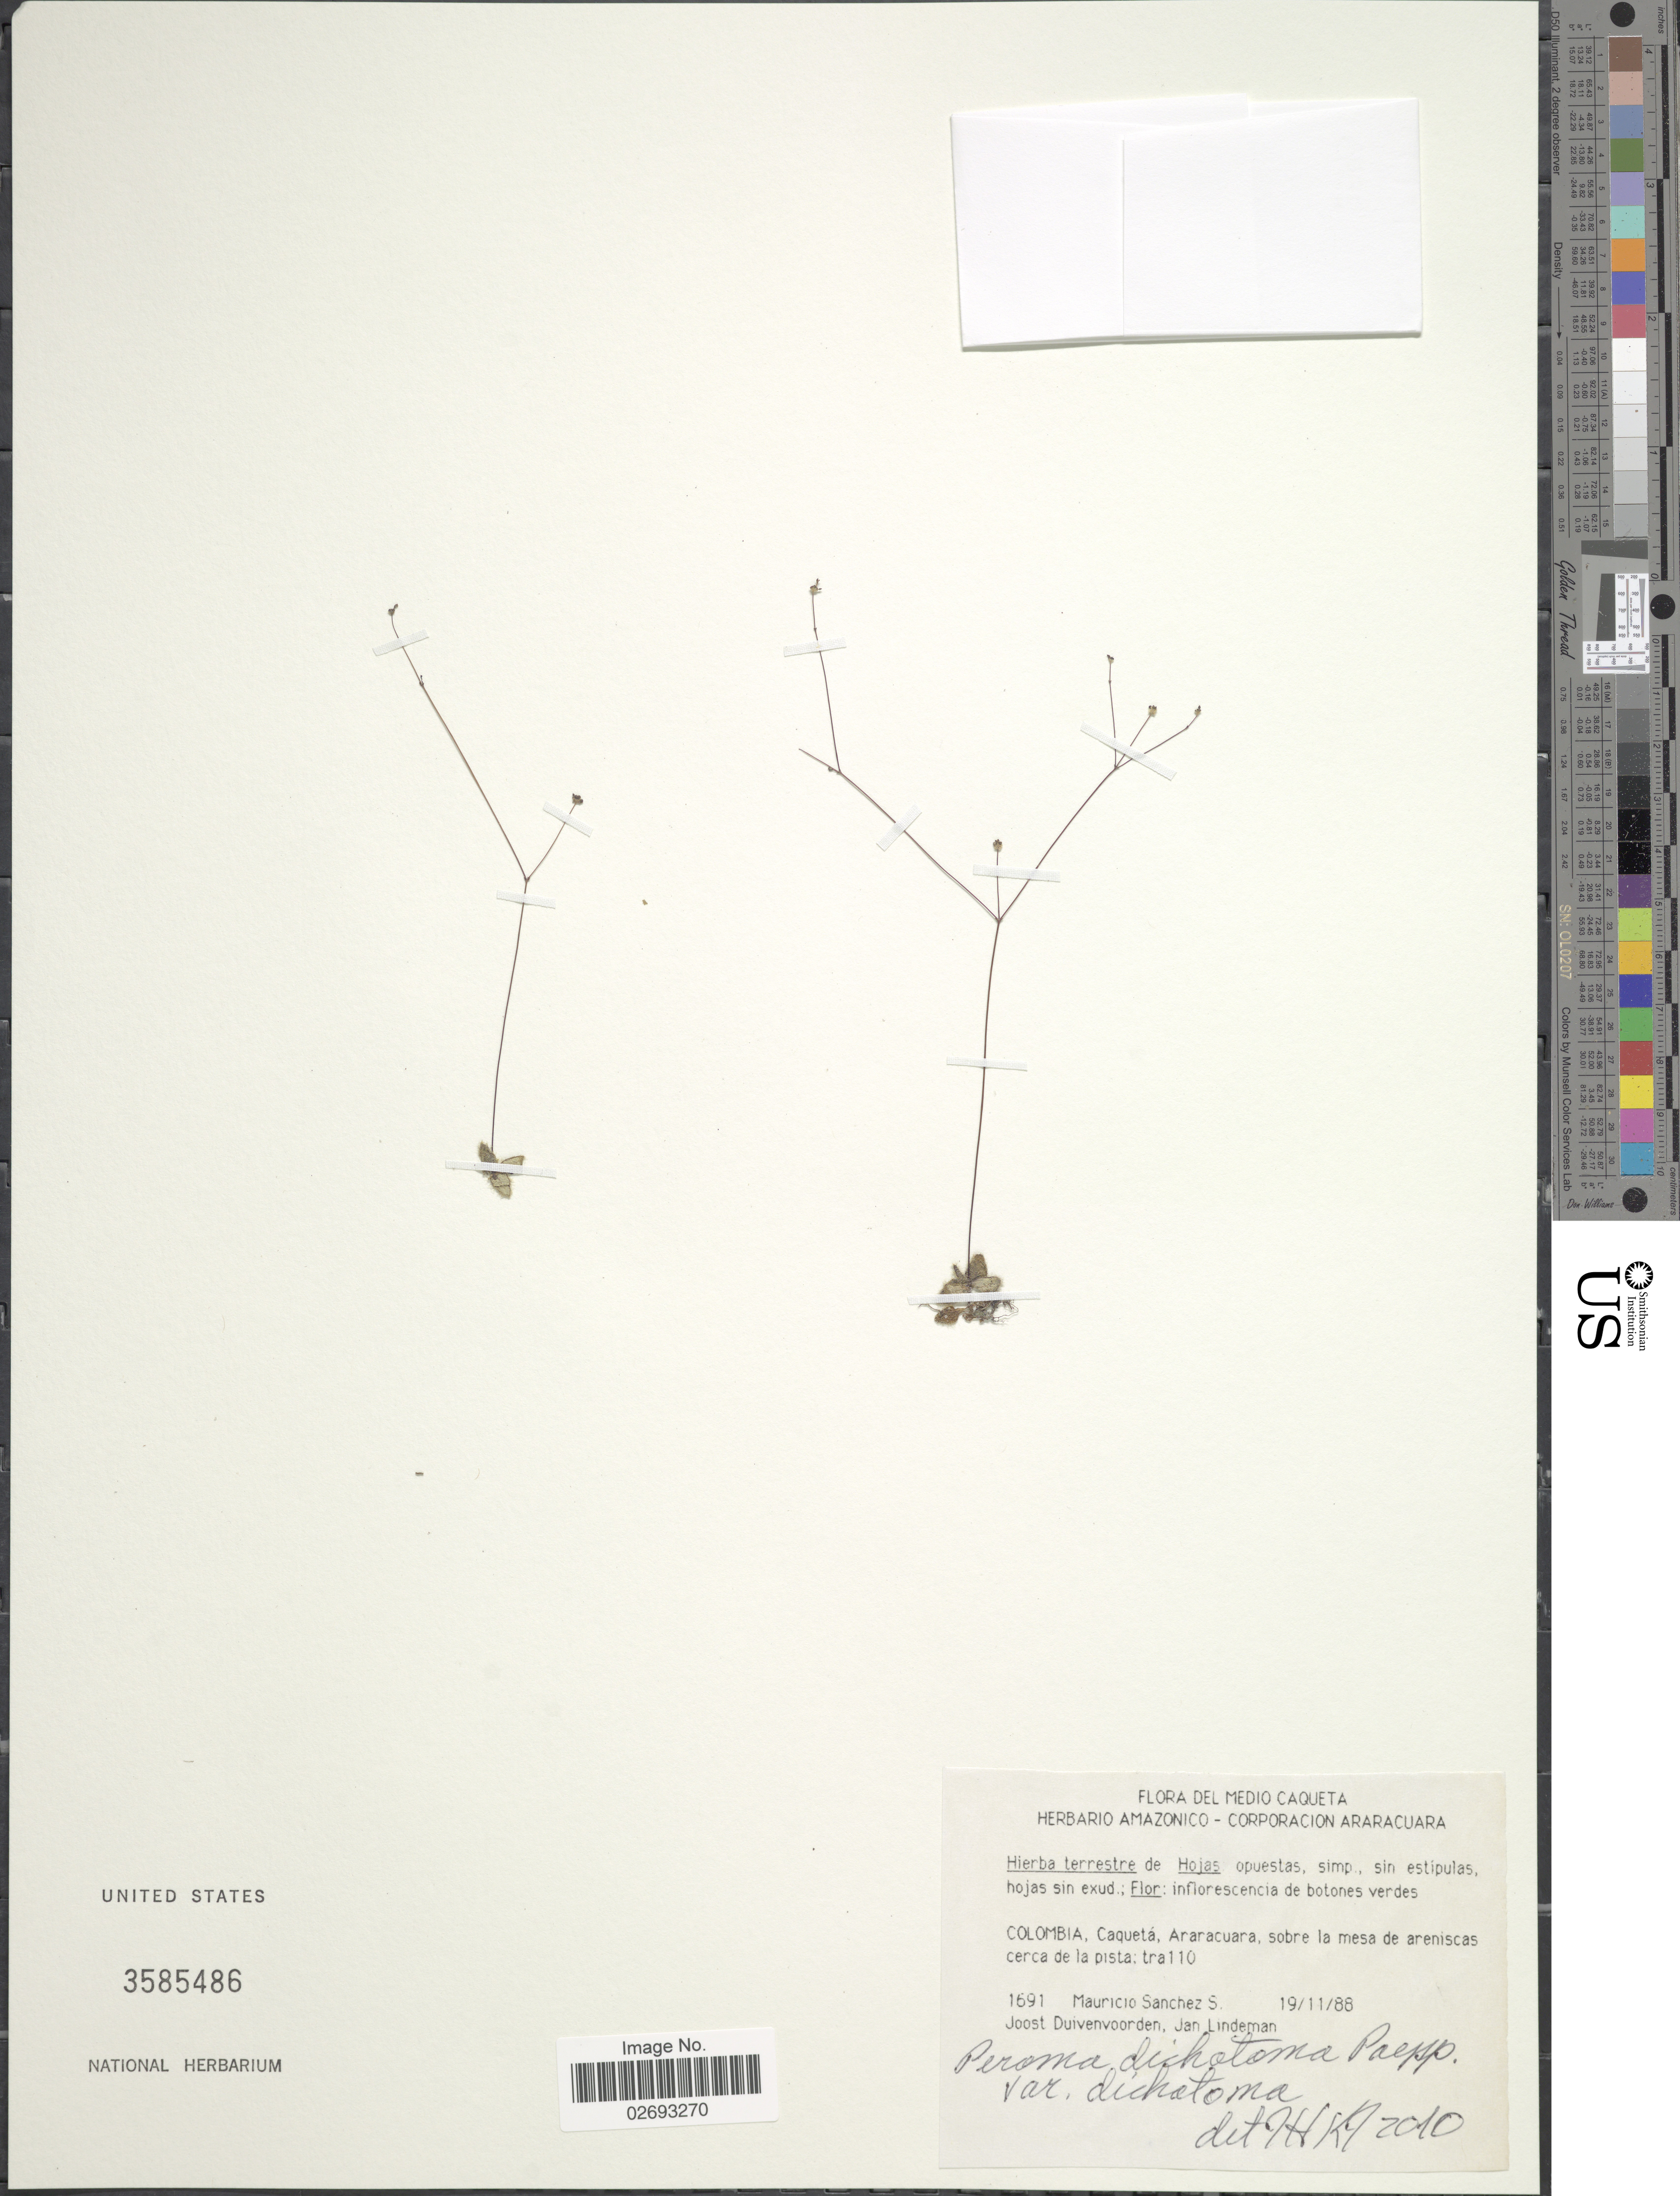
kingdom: Plantae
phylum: Tracheophyta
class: Magnoliopsida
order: Gentianales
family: Rubiaceae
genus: Perama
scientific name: Perama dichotoma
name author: Poepp.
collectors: M. Sanchez S., J. Duivenvoorden & J. C. Lindeman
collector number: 1691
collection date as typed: Transcribed d/m/y: 19/11/88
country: Colombia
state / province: Caquetá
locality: Araracuara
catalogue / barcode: US 3585486